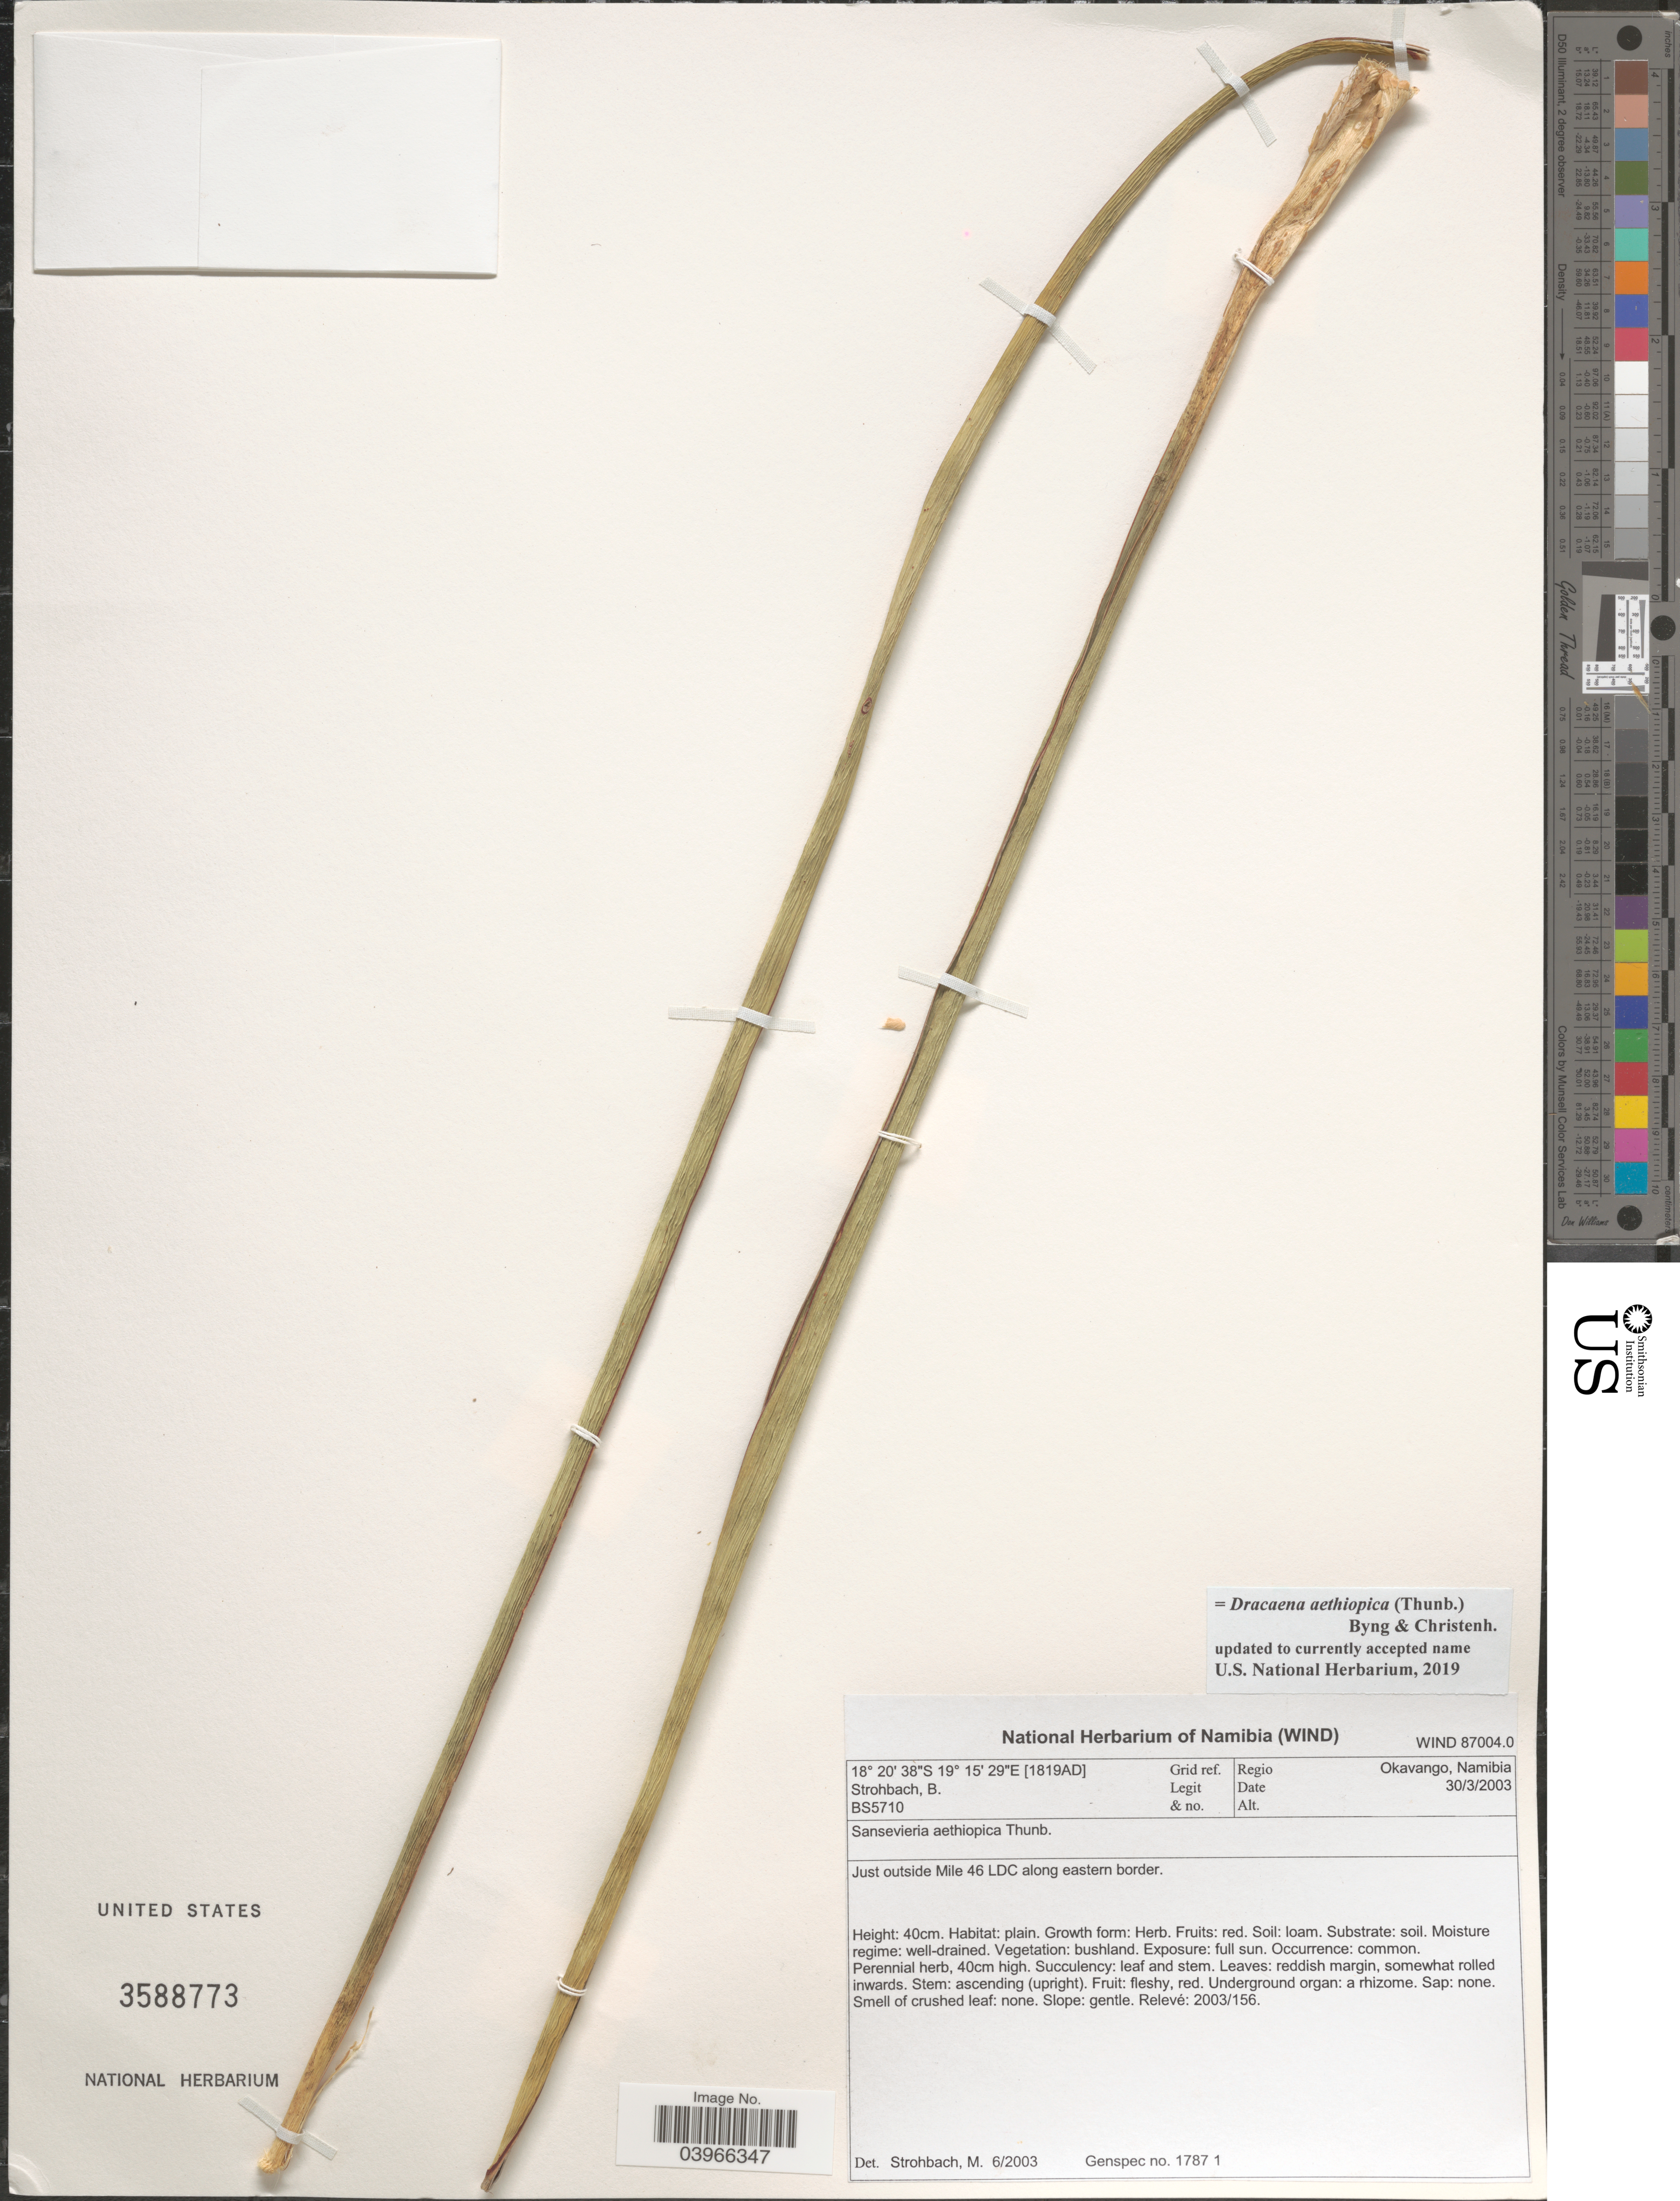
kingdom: Plantae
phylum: Tracheophyta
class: Liliopsida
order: Asparagales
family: Asparagaceae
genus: Dracaena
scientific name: Dracaena aethiopica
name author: (Thunb.) Byng & Christenh.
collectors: B. Strohbach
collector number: BS5710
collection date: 2003-03-30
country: Namibia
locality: Grid ref. [1819AD]. Regio Okavango, Namibia. Just outside Mile 46 LDC along eastern border.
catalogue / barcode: US 3588773